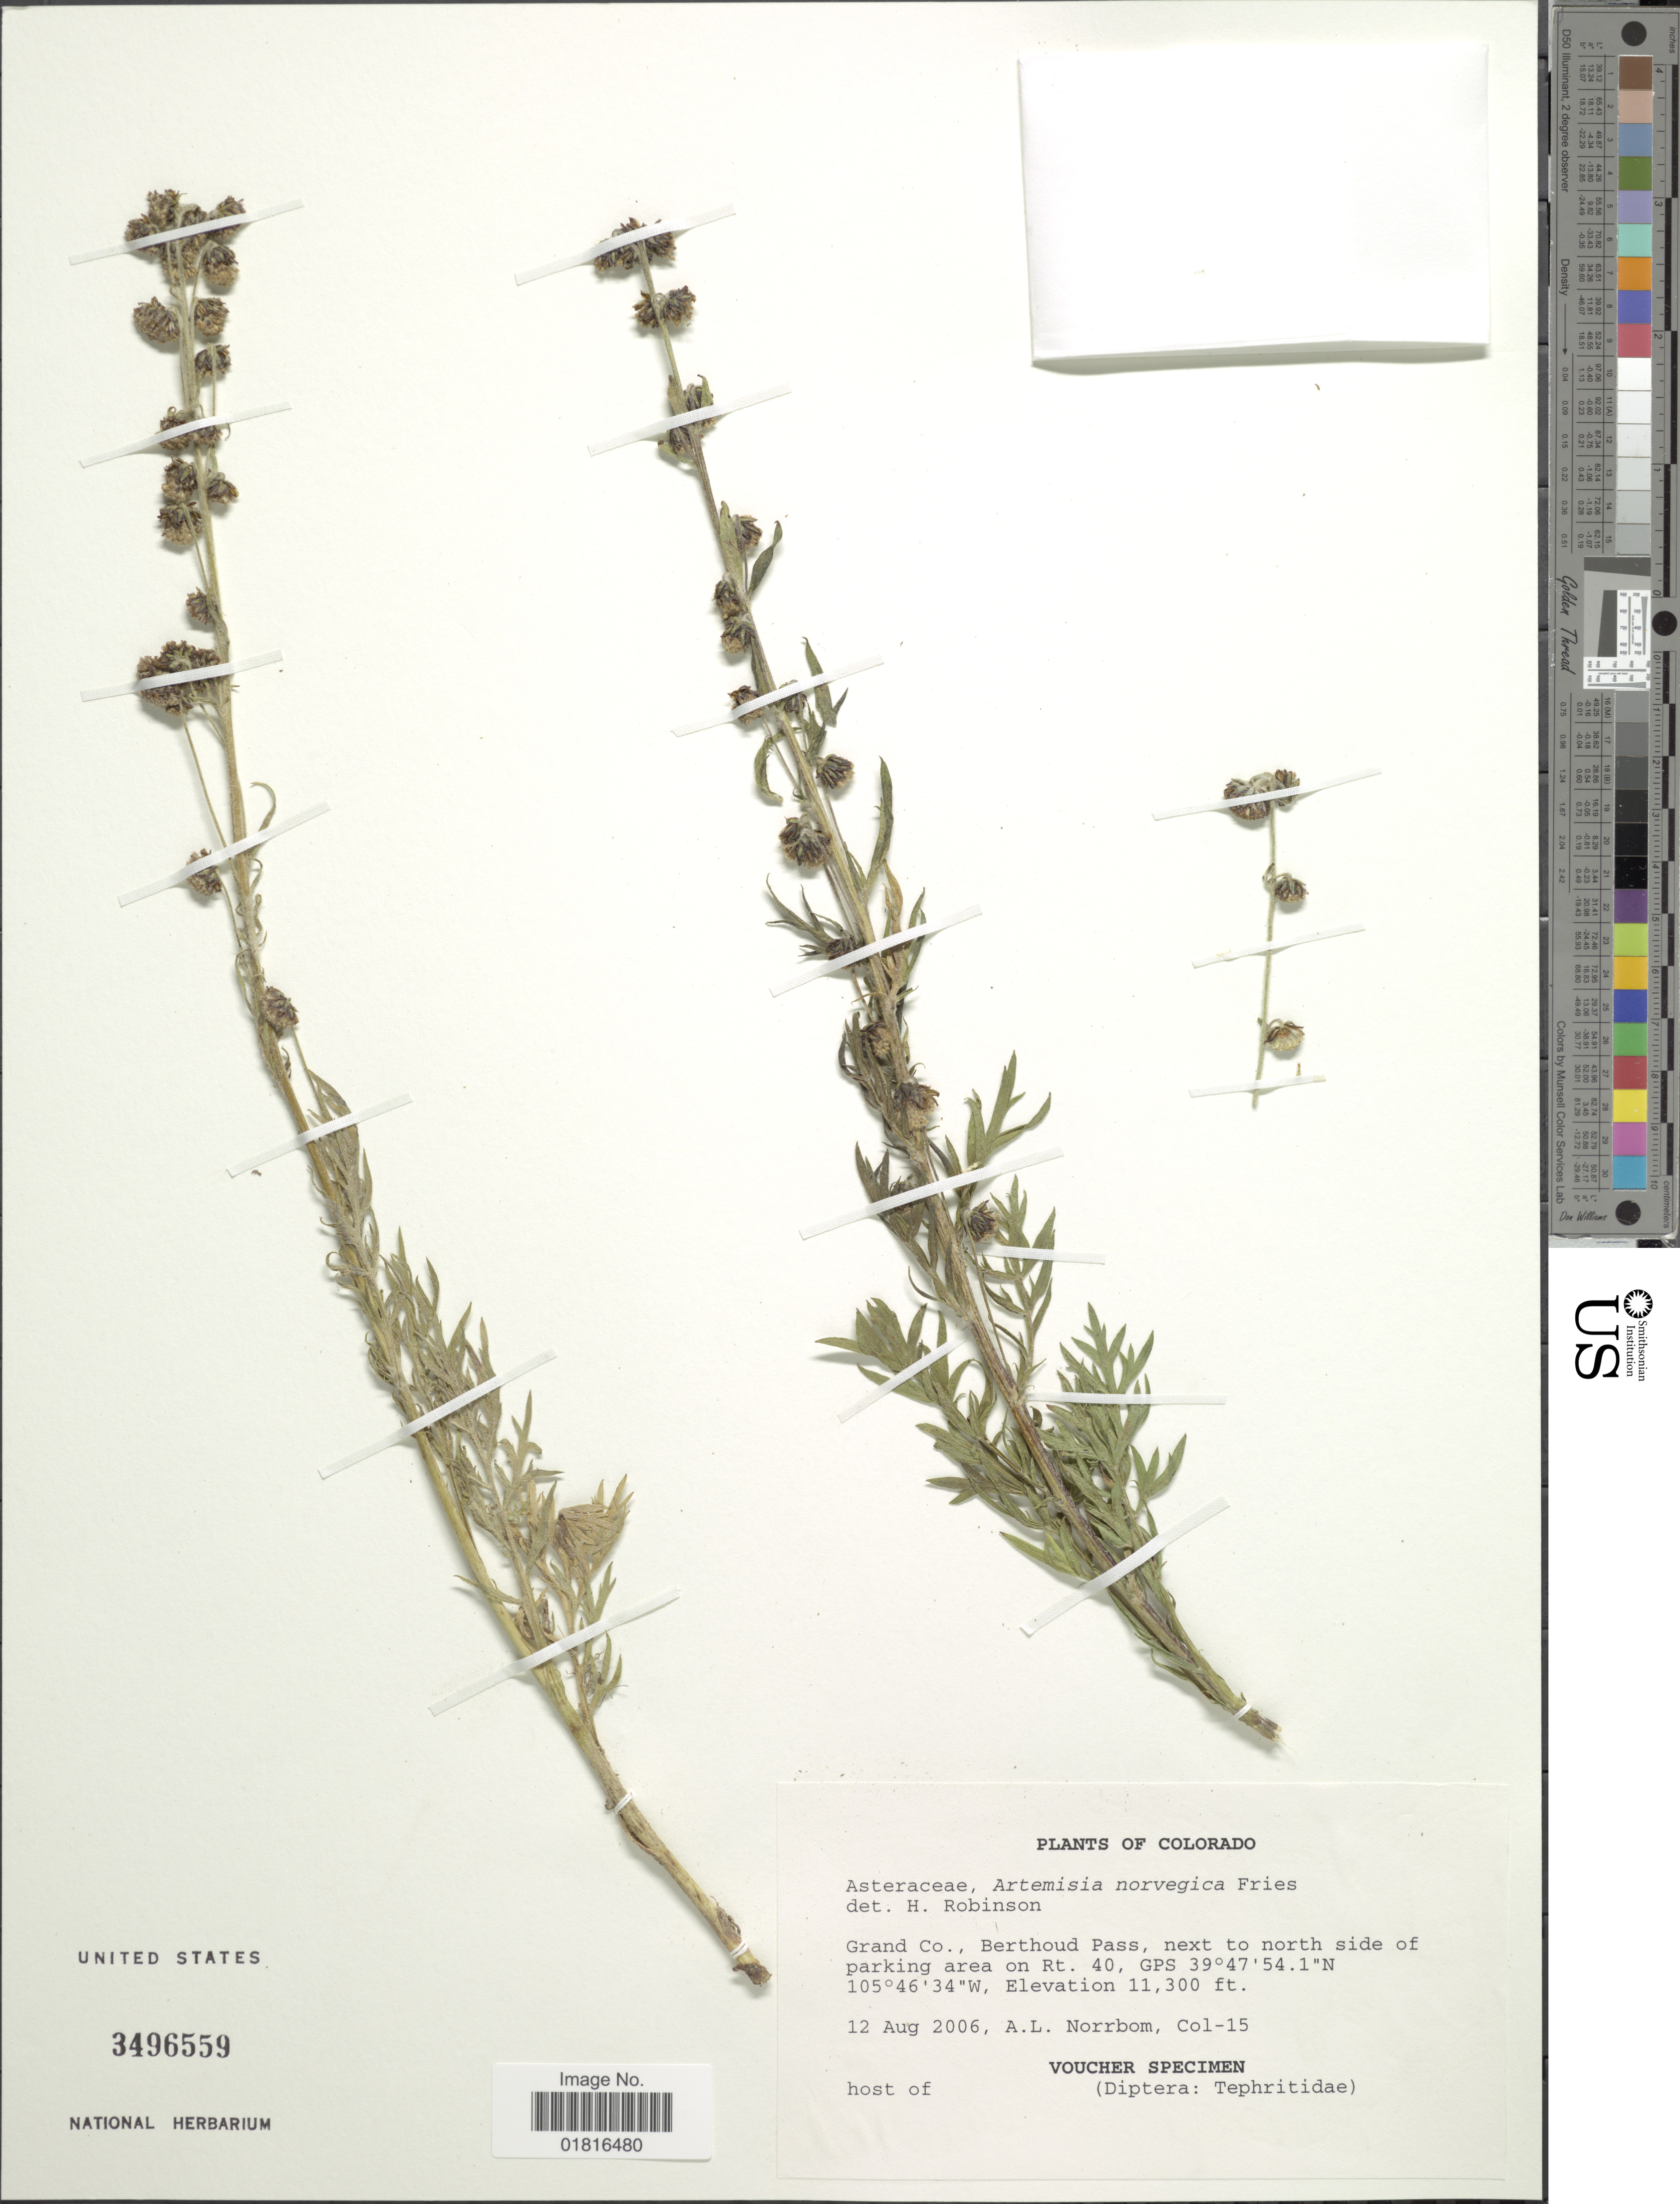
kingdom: Plantae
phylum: Tracheophyta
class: Magnoliopsida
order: Asterales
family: Asteraceae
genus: Artemisia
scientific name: Artemisia norvegica subsp. saxatilis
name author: (Besser) H.M. Hall & Clem.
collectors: A. L. Norrbom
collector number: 15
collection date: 2006-08-12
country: United States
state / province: Colorado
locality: Grand Co., Berthoud Pass, next to north side of parking area on Rt 40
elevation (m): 3444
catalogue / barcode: US 3496559